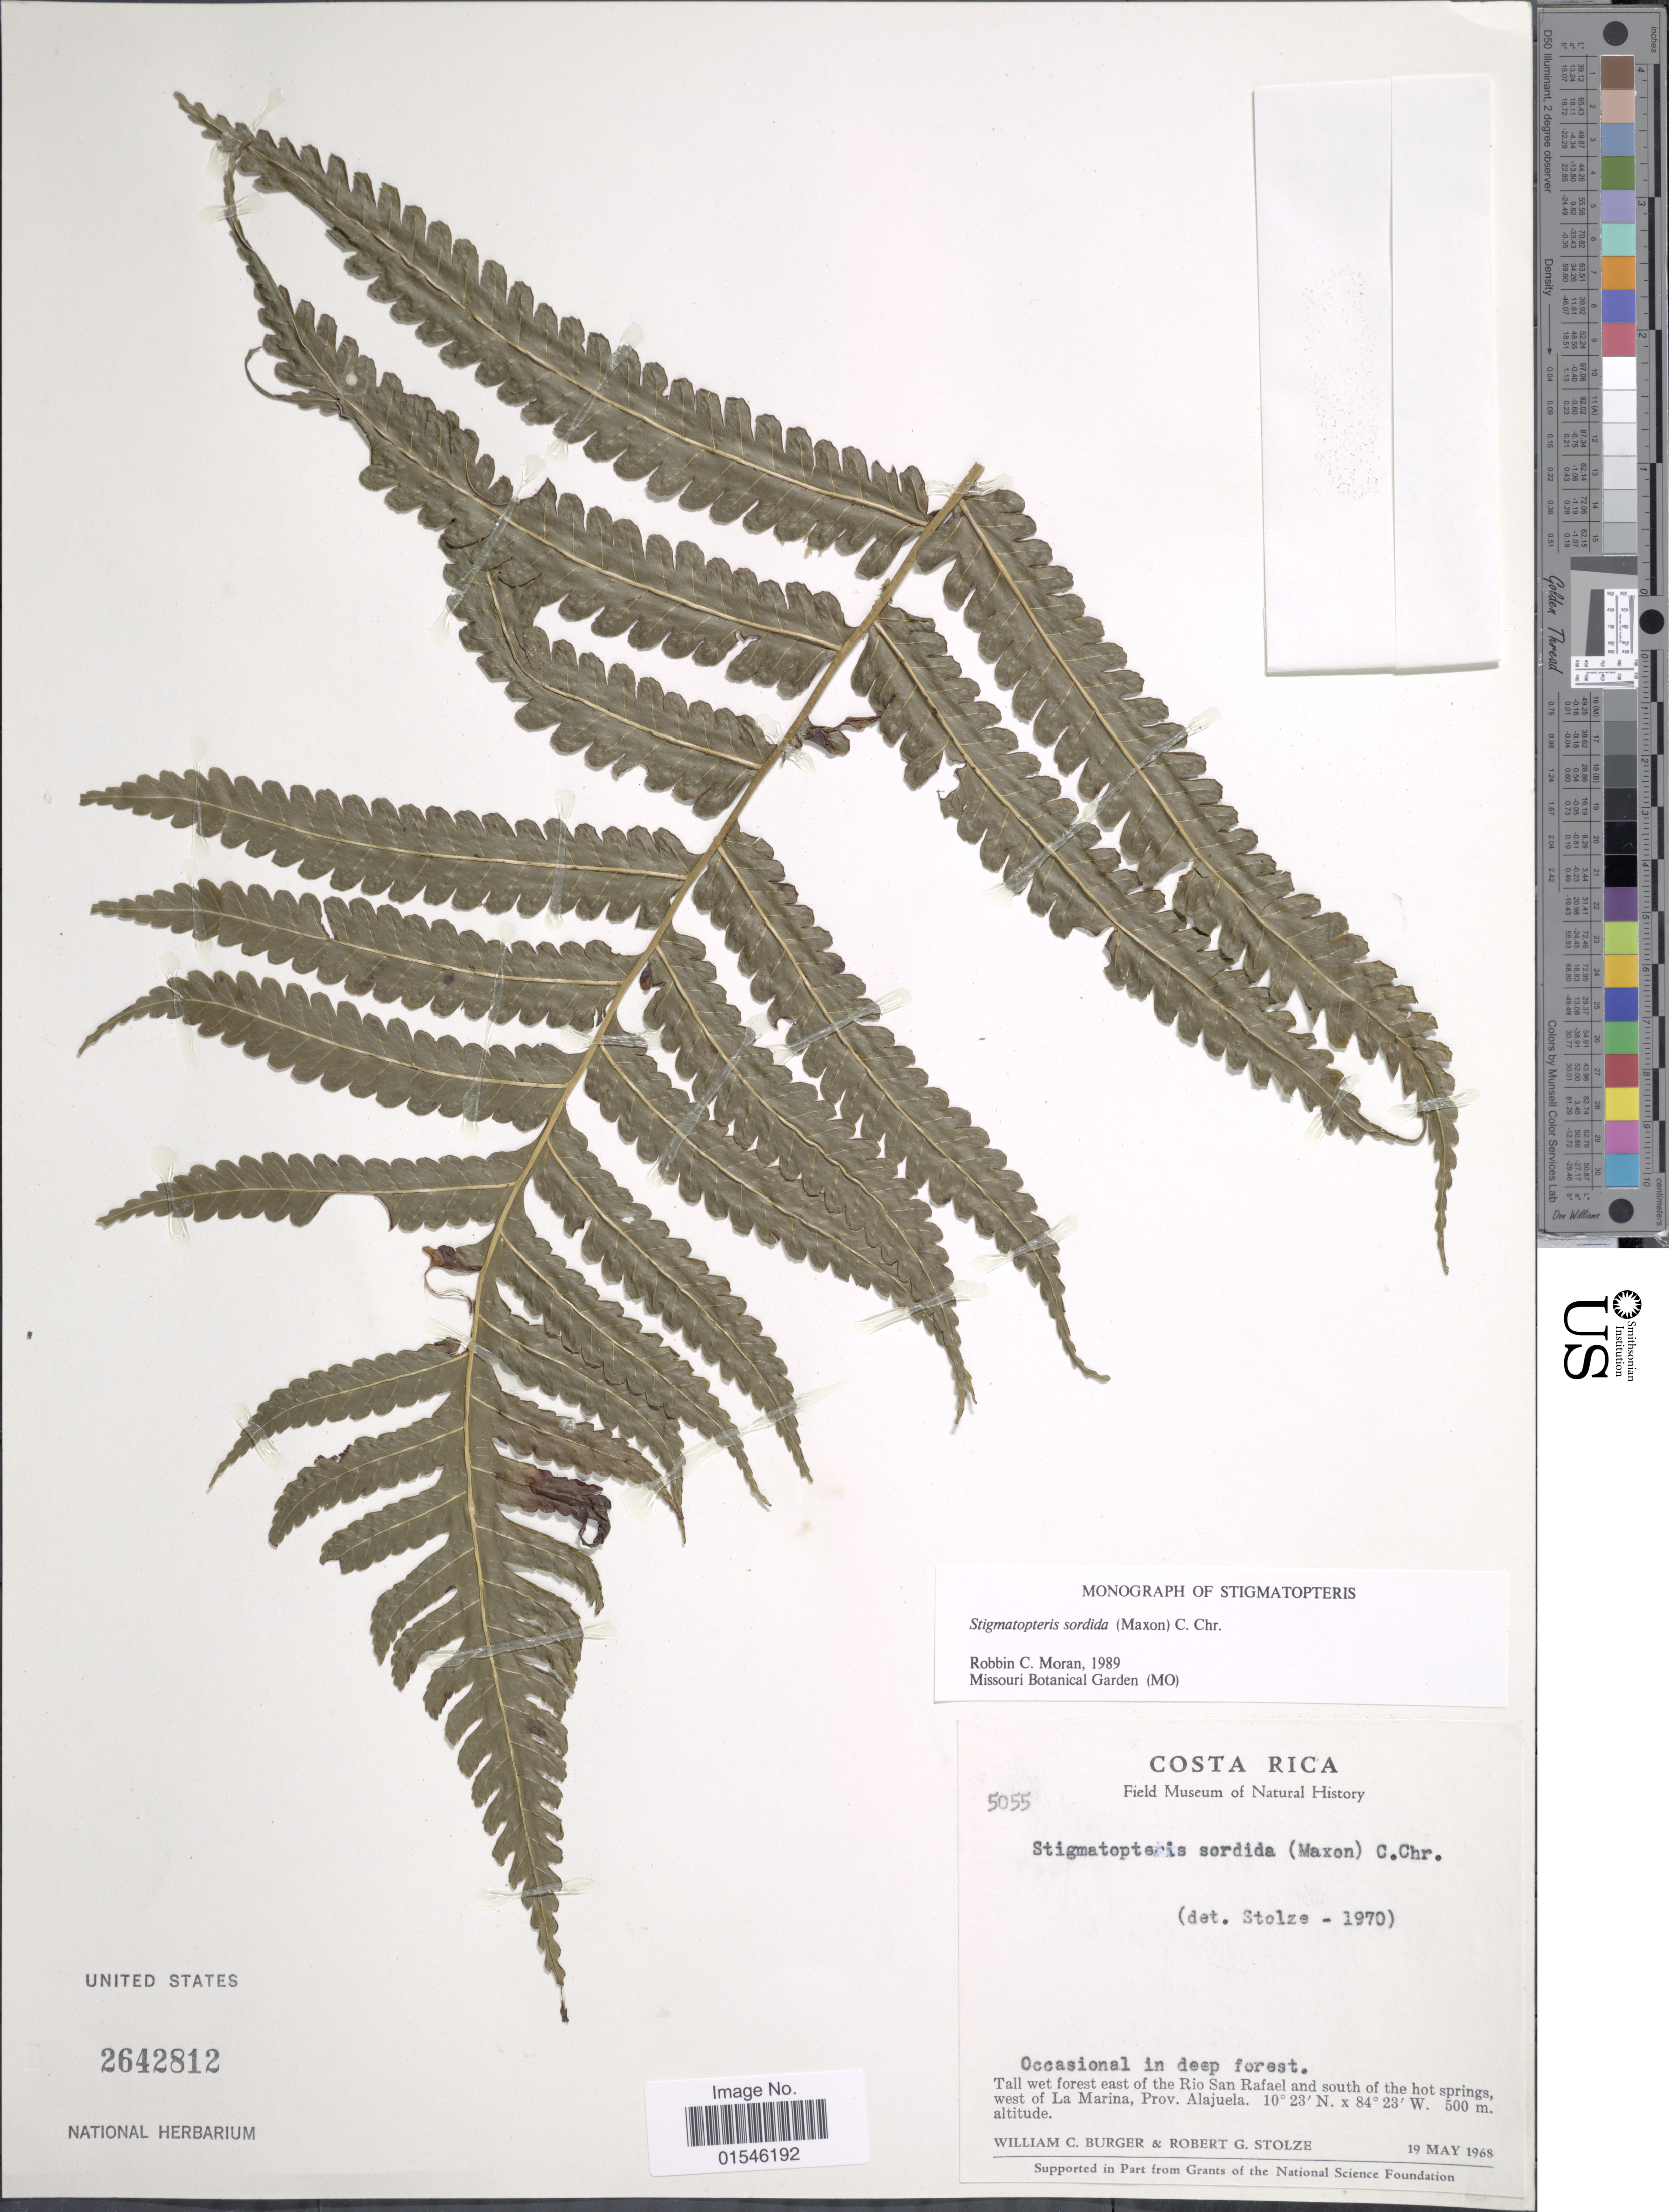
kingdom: Plantae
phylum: Tracheophyta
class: Polypodiopsida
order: Polypodiales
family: Dryopteridaceae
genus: Stigmatopteris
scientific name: Stigmatopteris sordida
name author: (Maxon) C. Chr.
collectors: W. Burger & R. G. Stolze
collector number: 5055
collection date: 1968-05-19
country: Costa Rica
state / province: Alajuela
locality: Tall wet forest of the Rio San Rafael and south of the hot springs, west of La Marina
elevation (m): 500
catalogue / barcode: US 2642812